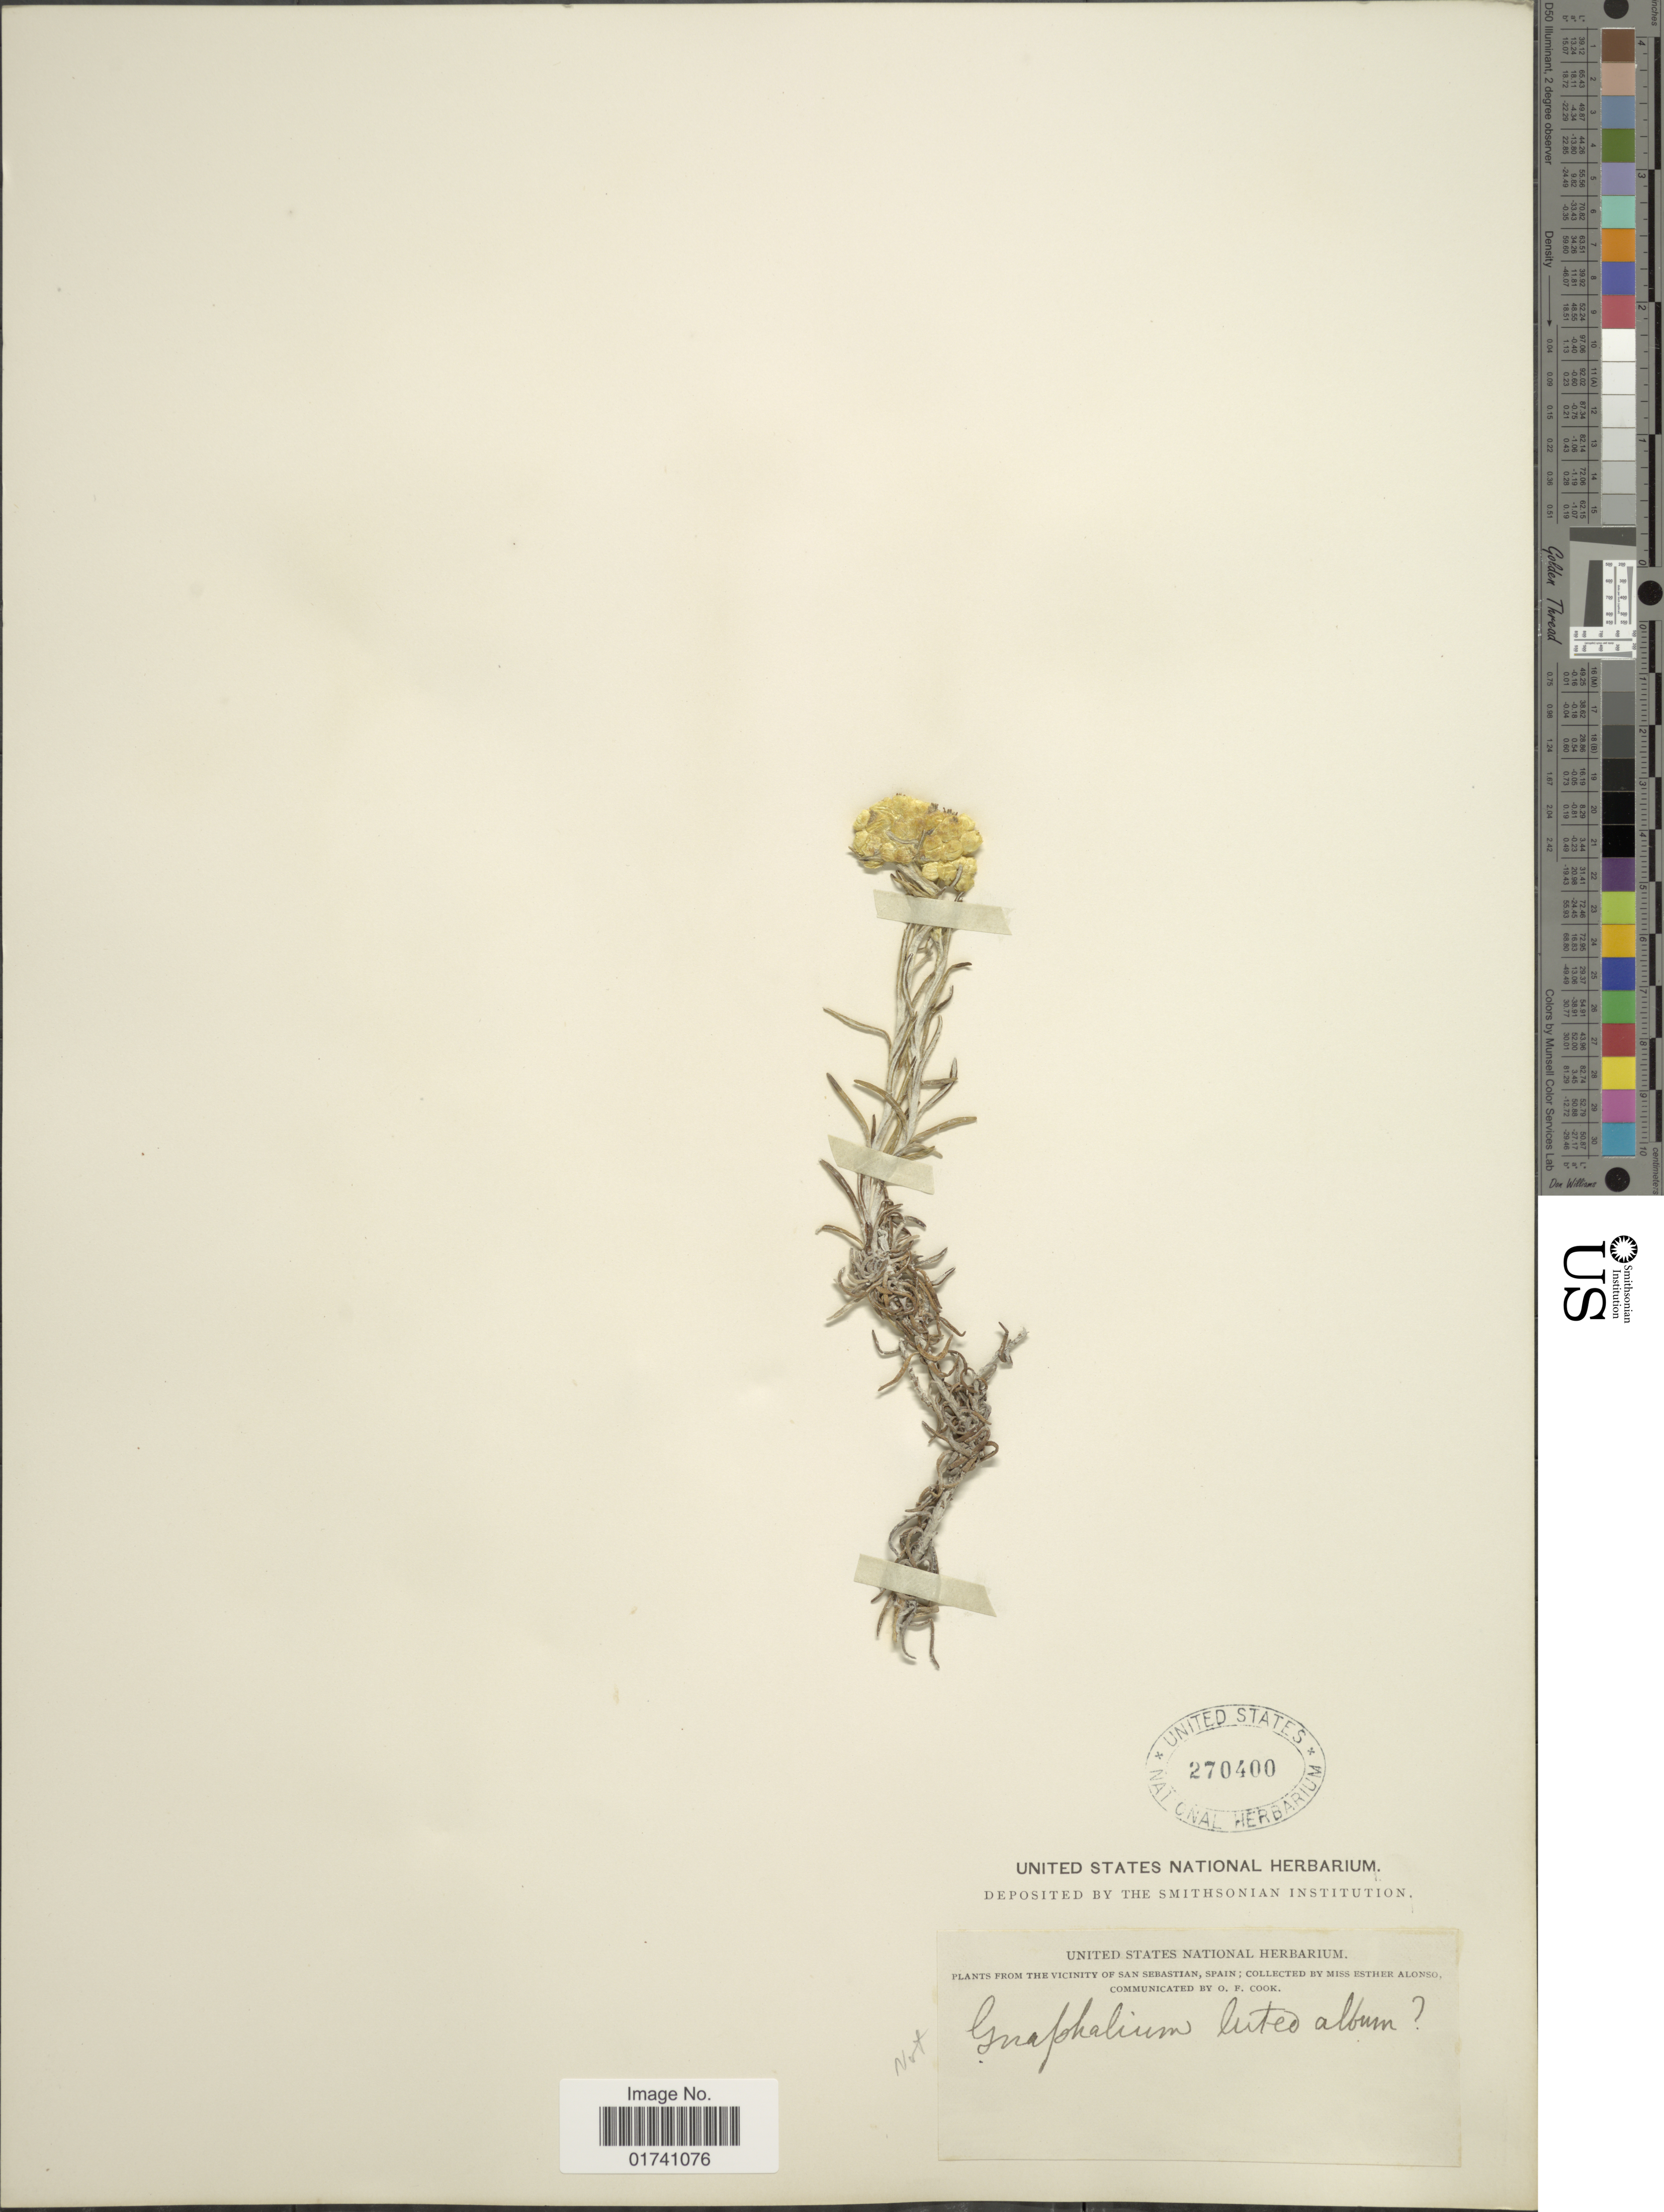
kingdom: Plantae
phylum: Tracheophyta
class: Magnoliopsida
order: Asterales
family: Asteraceae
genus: Laphangium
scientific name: Laphangium luteoalbum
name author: (L.) Tzvelev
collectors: E. Alonso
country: Spain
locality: Spain. The Vicinity of San Sebastian.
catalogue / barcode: US 270400